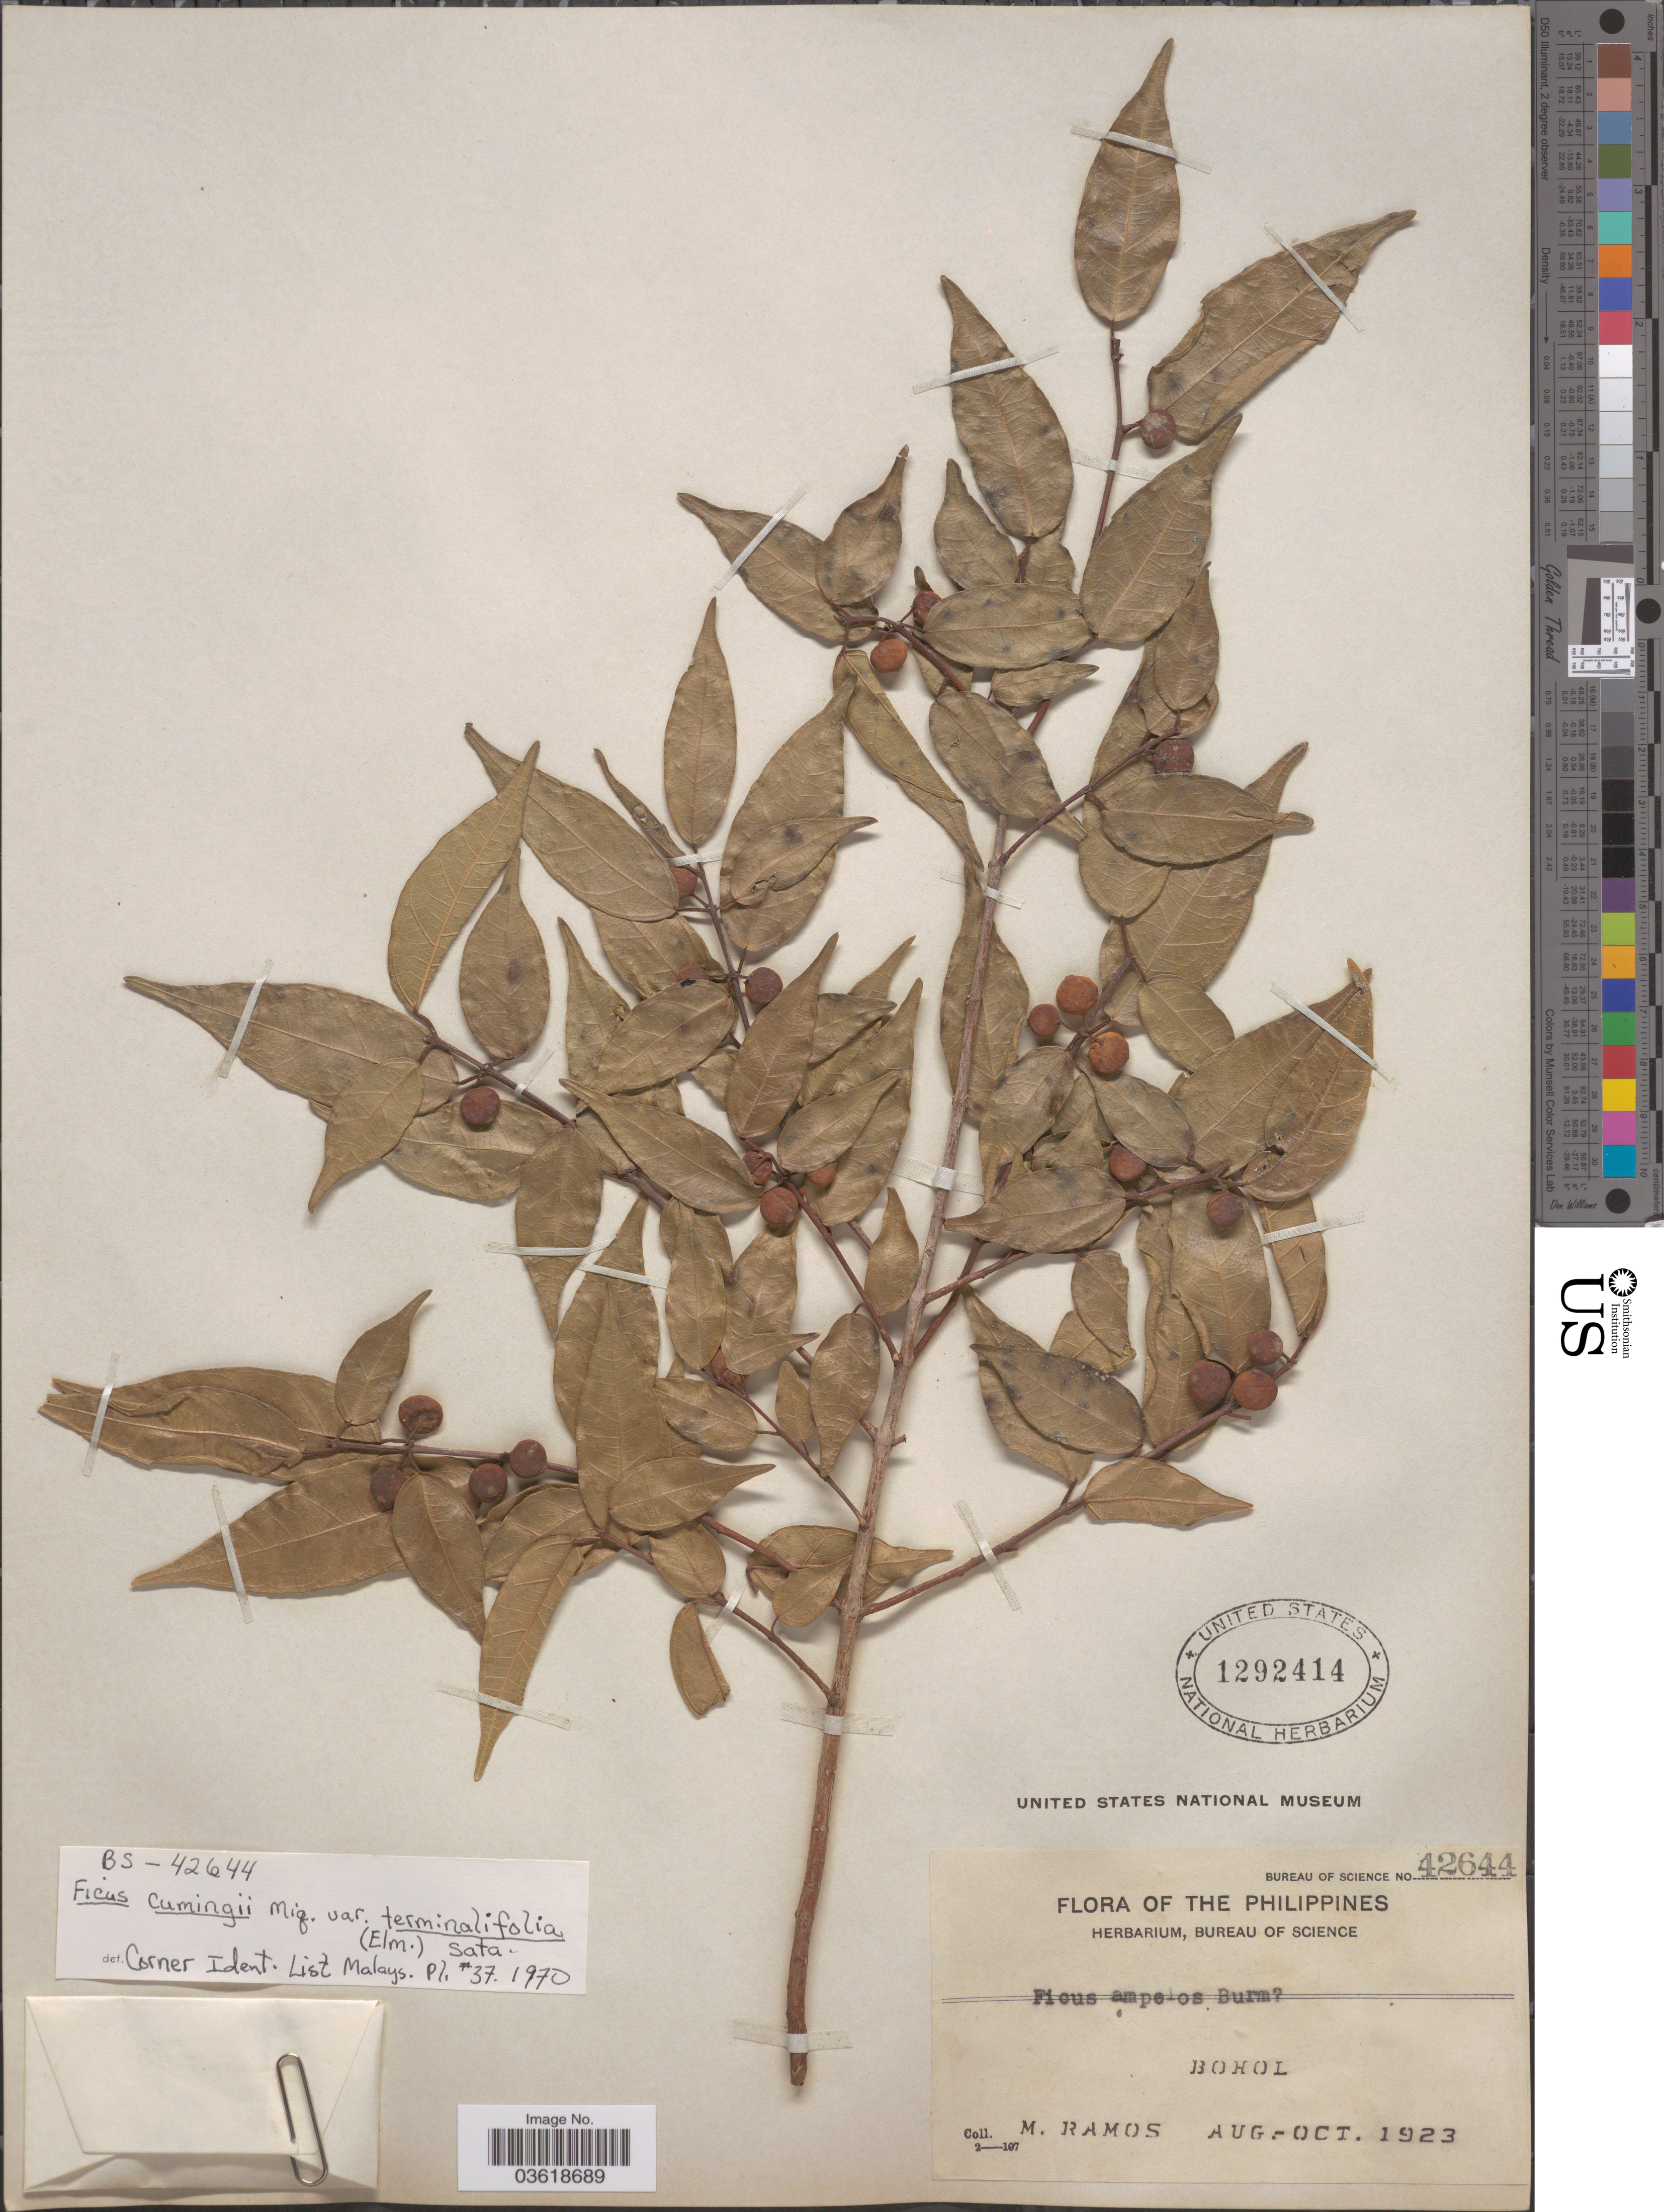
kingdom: Plantae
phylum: Tracheophyta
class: Magnoliopsida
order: Rosales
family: Moraceae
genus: Ficus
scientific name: Ficus cumingii var. terminalifolia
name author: (Elmer) Sata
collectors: M. Ramos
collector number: Bureau of Science 42644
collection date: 1923-08/1923-10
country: Philippines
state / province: Central Visayas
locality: Bohol.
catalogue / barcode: US 1292414